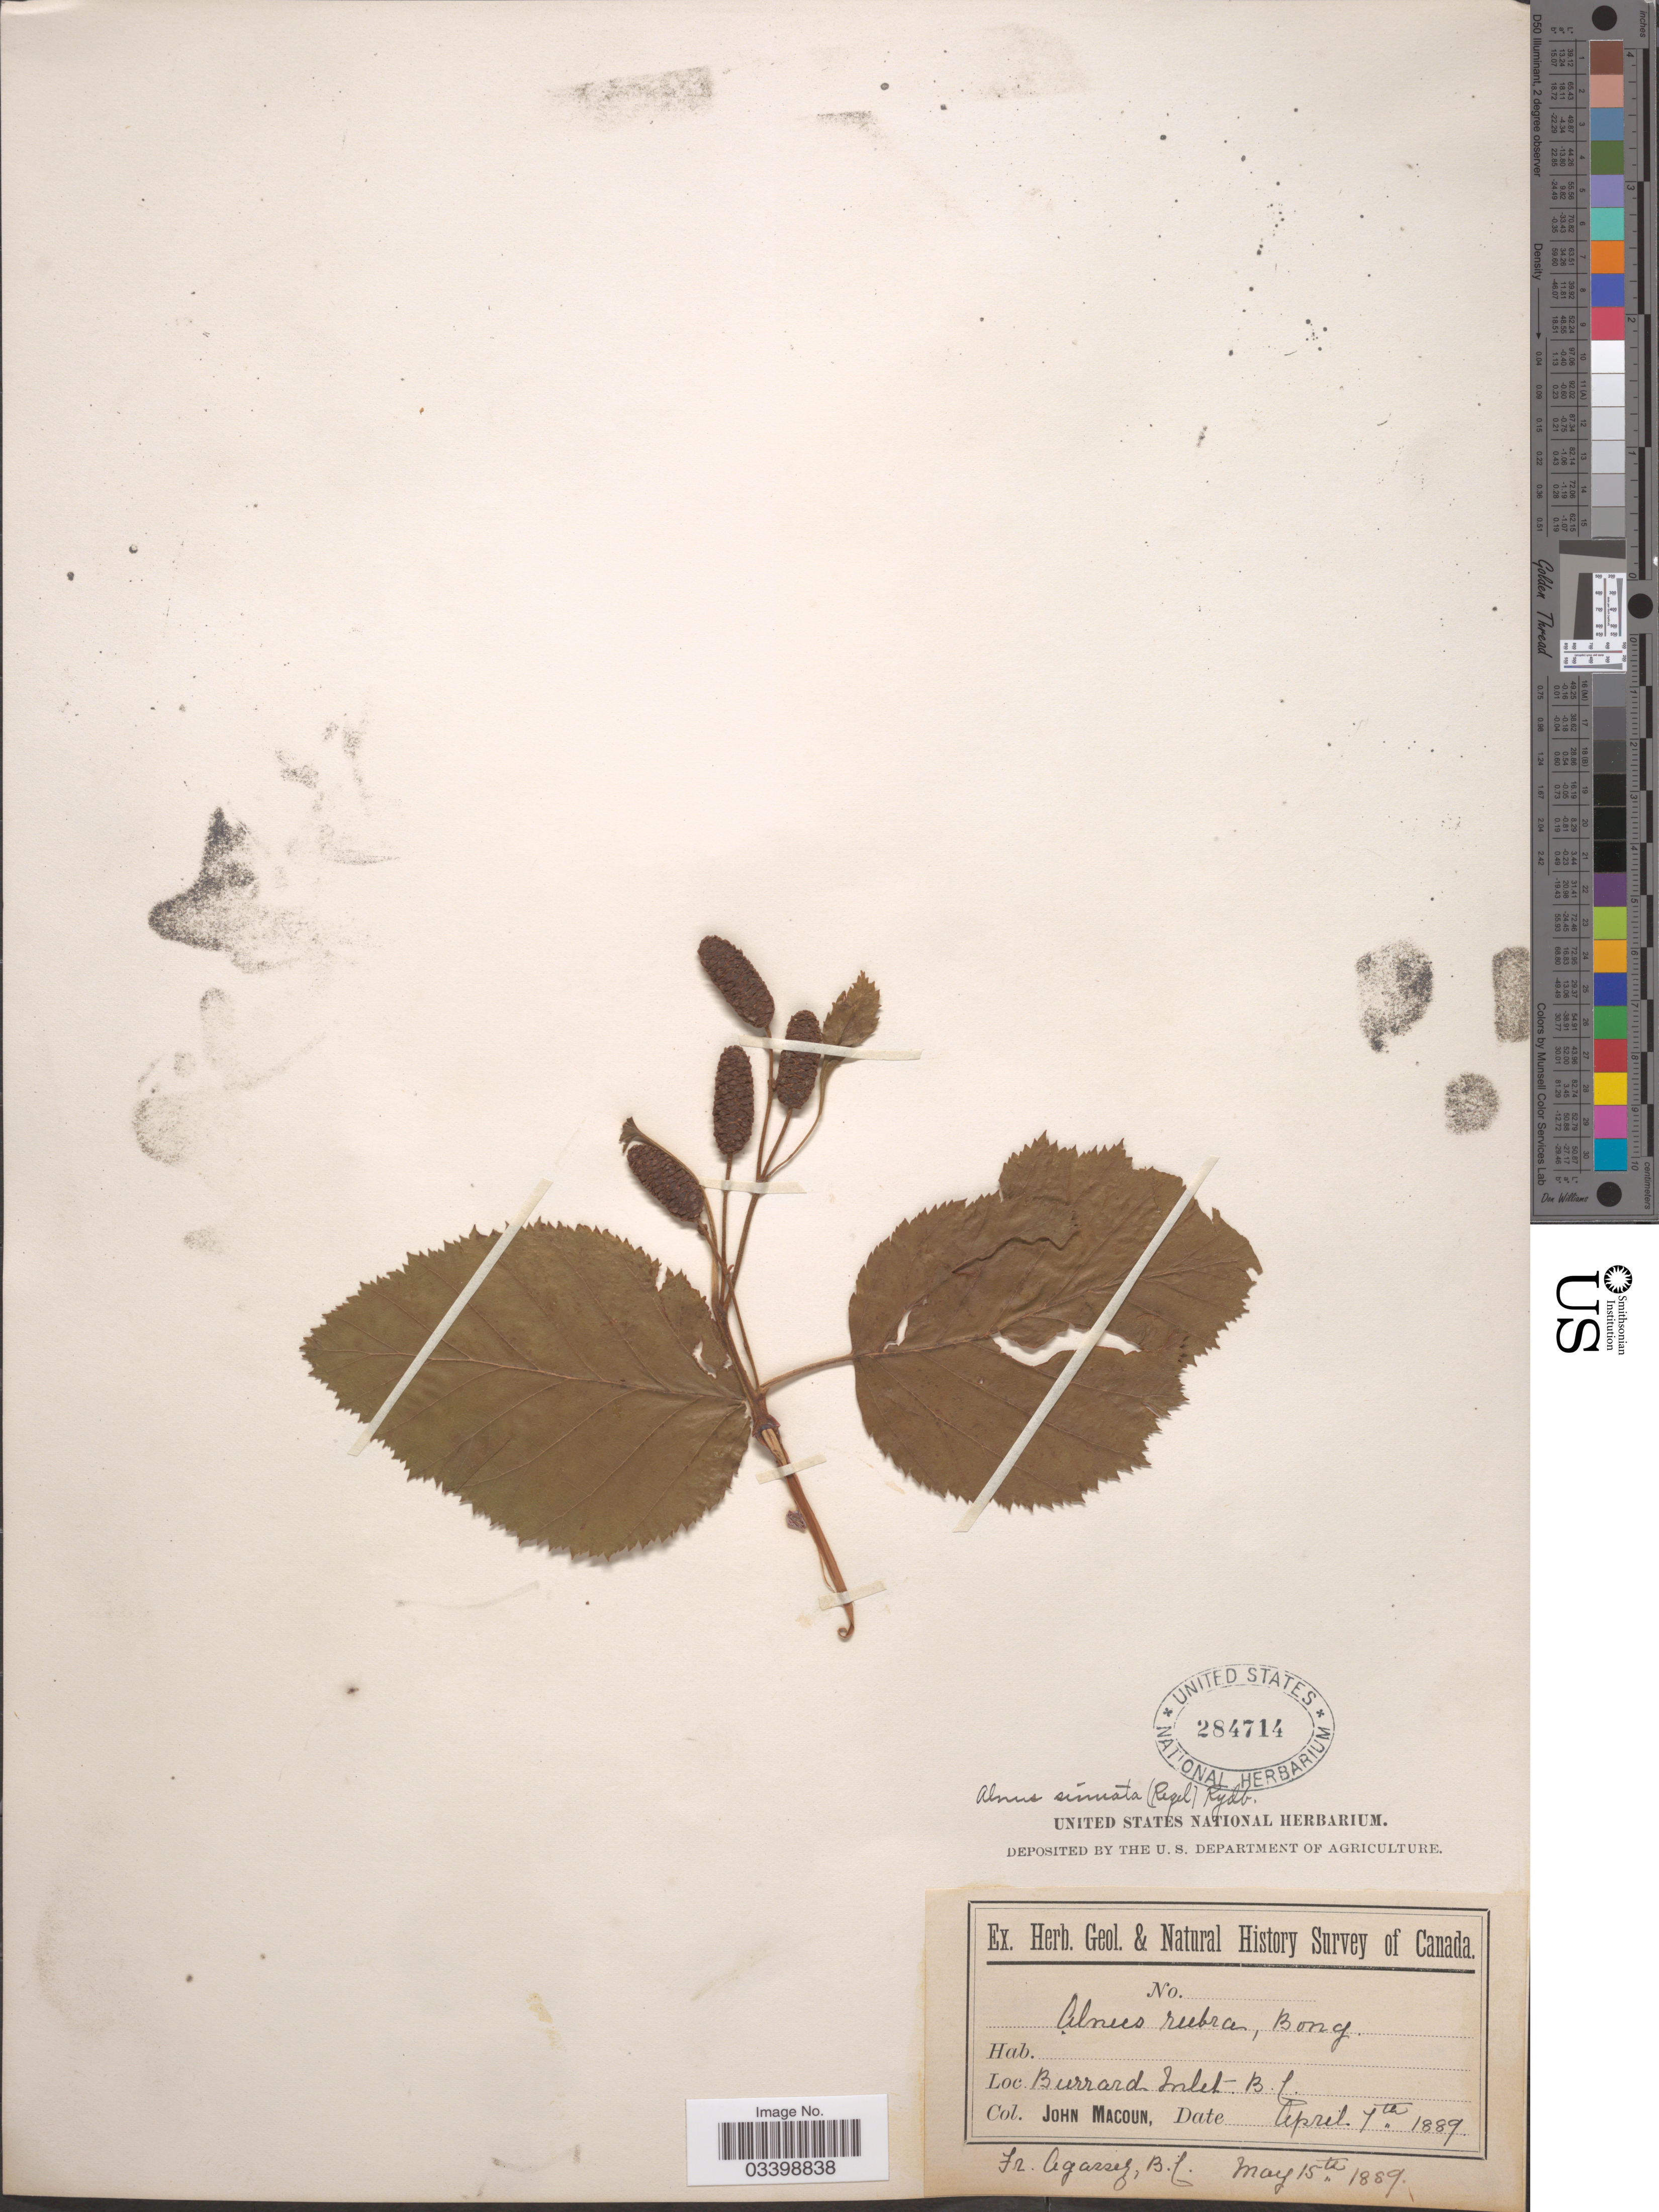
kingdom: Plantae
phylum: Tracheophyta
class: Magnoliopsida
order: Fagales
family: Betulaceae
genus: Alnus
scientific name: Alnus viridis subsp. sinuata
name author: Regel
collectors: J. Macoun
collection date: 1889-04-07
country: Canada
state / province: British Columbia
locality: Burrard Inlet, B. C.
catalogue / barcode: US 284714